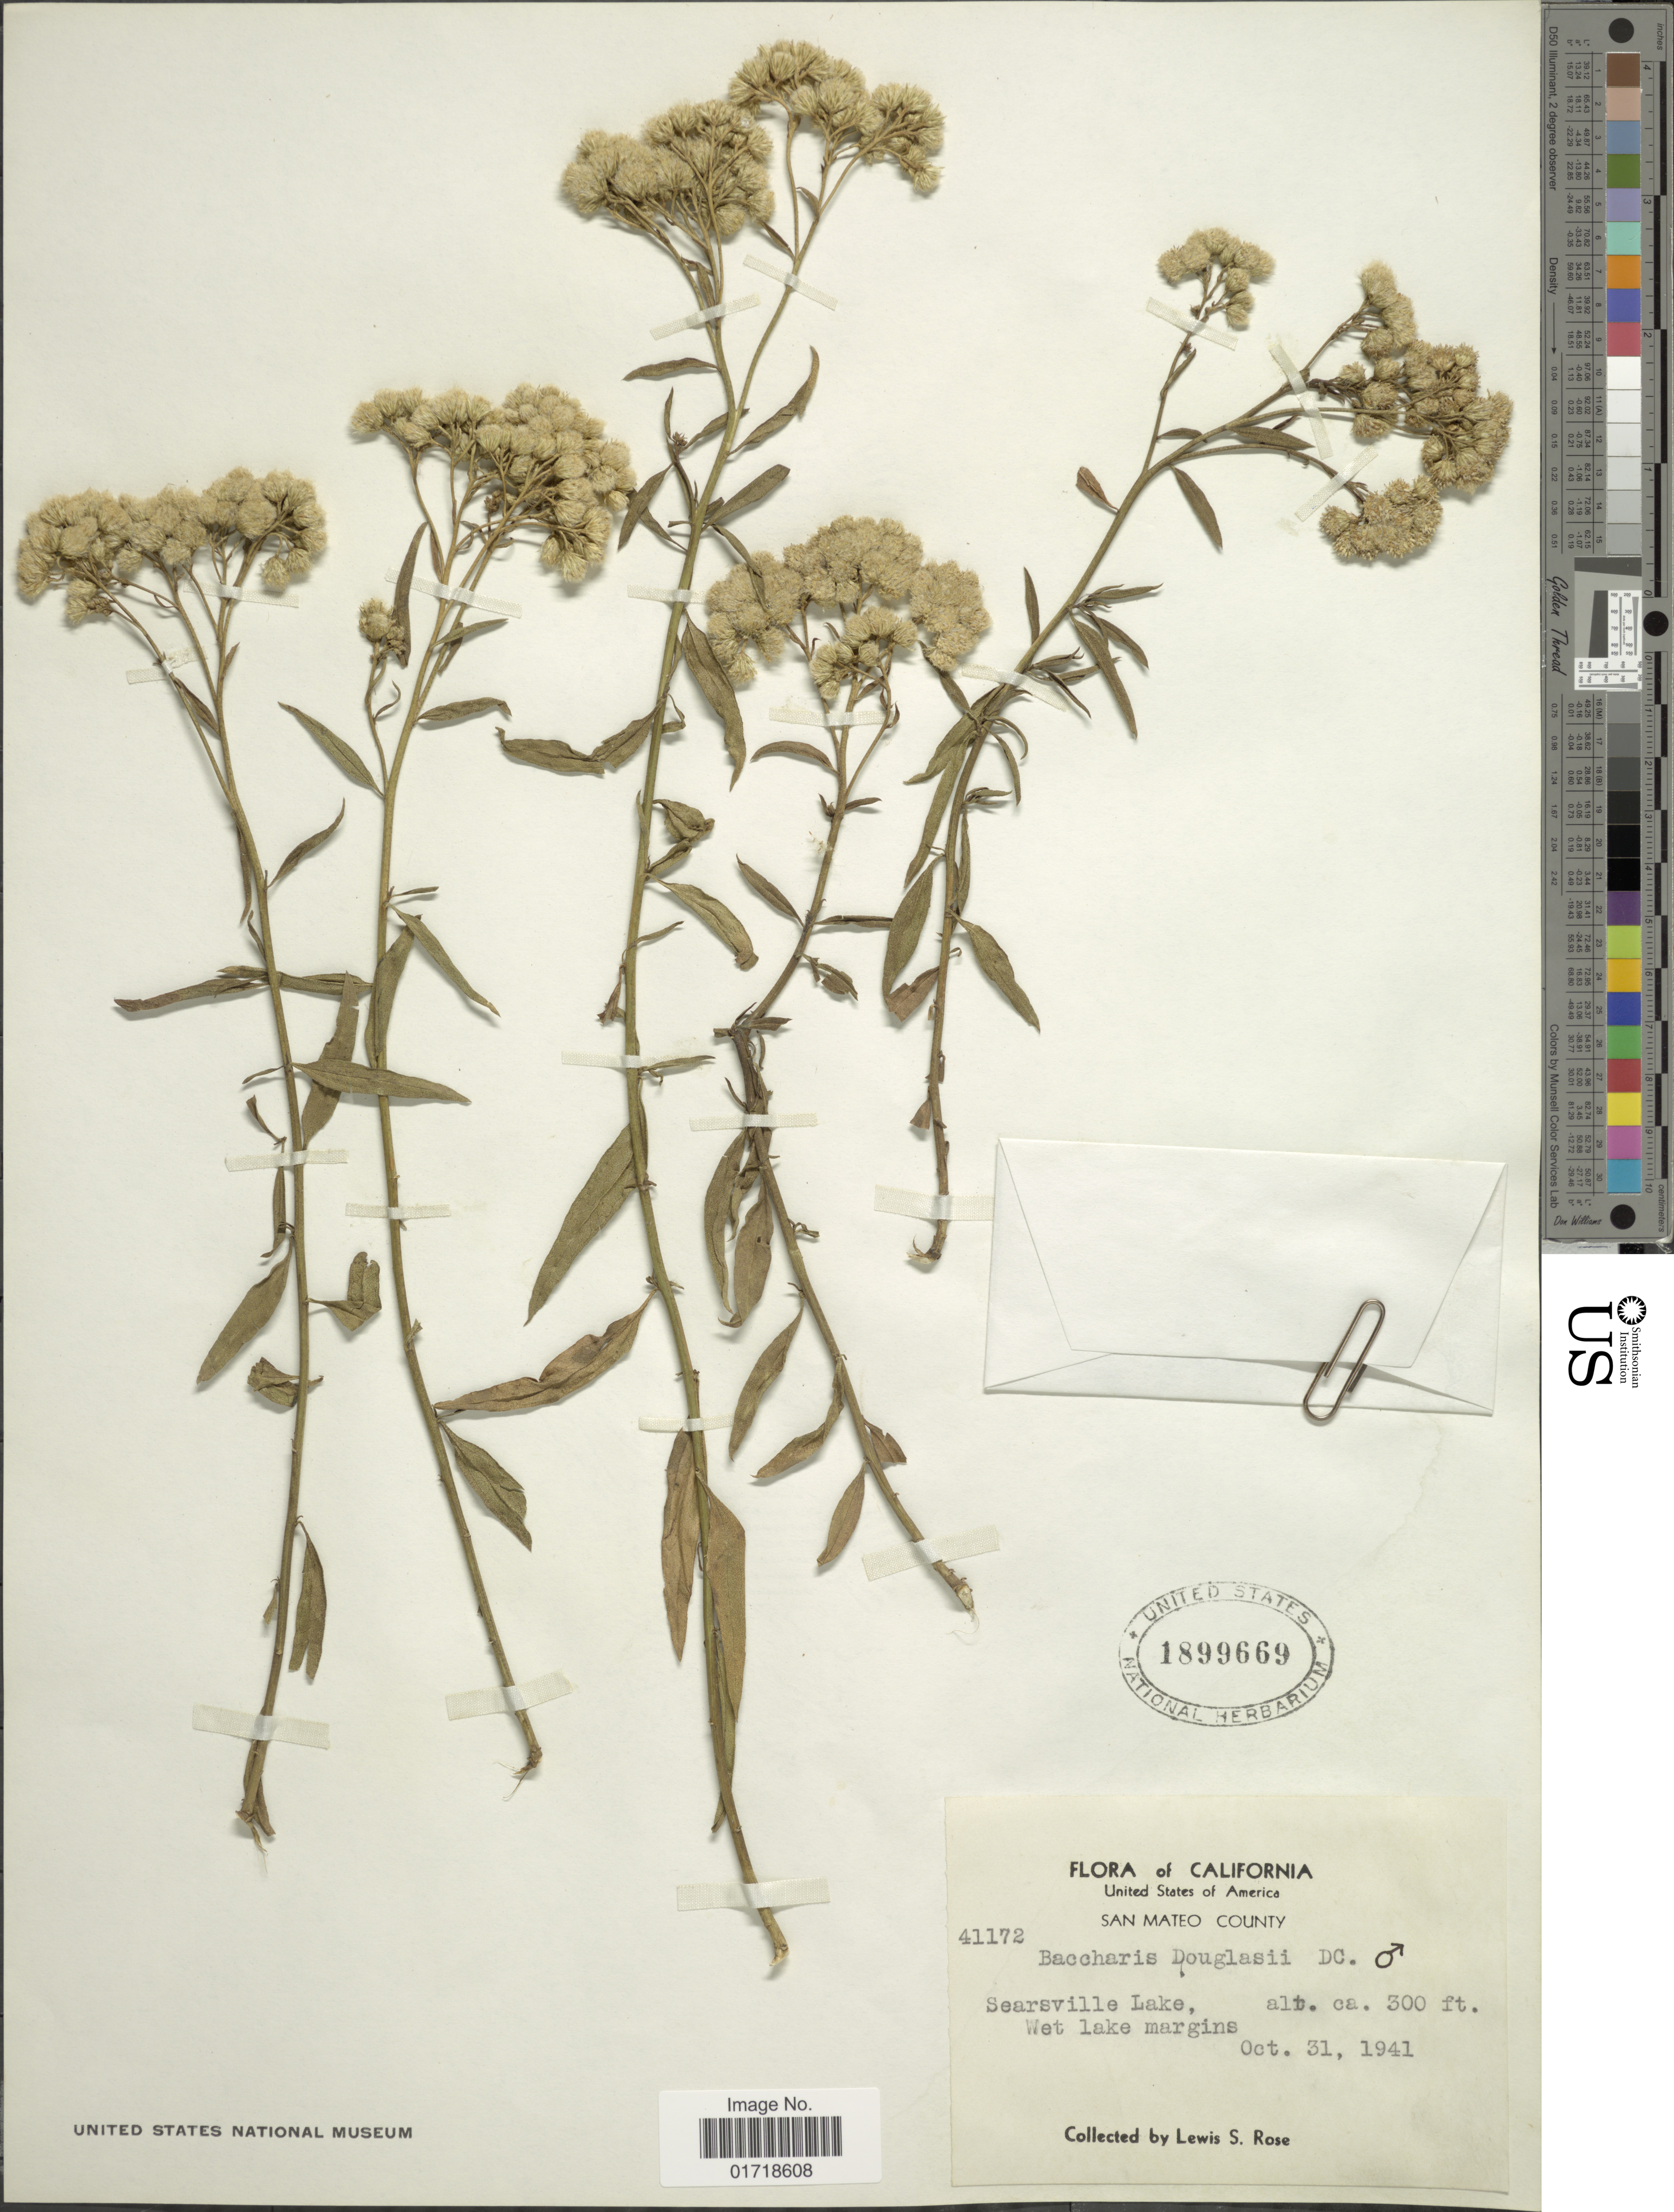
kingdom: Plantae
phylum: Tracheophyta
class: Magnoliopsida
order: Asterales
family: Asteraceae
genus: Baccharis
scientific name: Baccharis douglasii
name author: DC.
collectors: L. S. Rose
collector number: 41172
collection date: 1941-10-31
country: United States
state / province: California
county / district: San Mateo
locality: San Mateo County, Searsville Lake Wet lake margins.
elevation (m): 91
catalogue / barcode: US 1899669